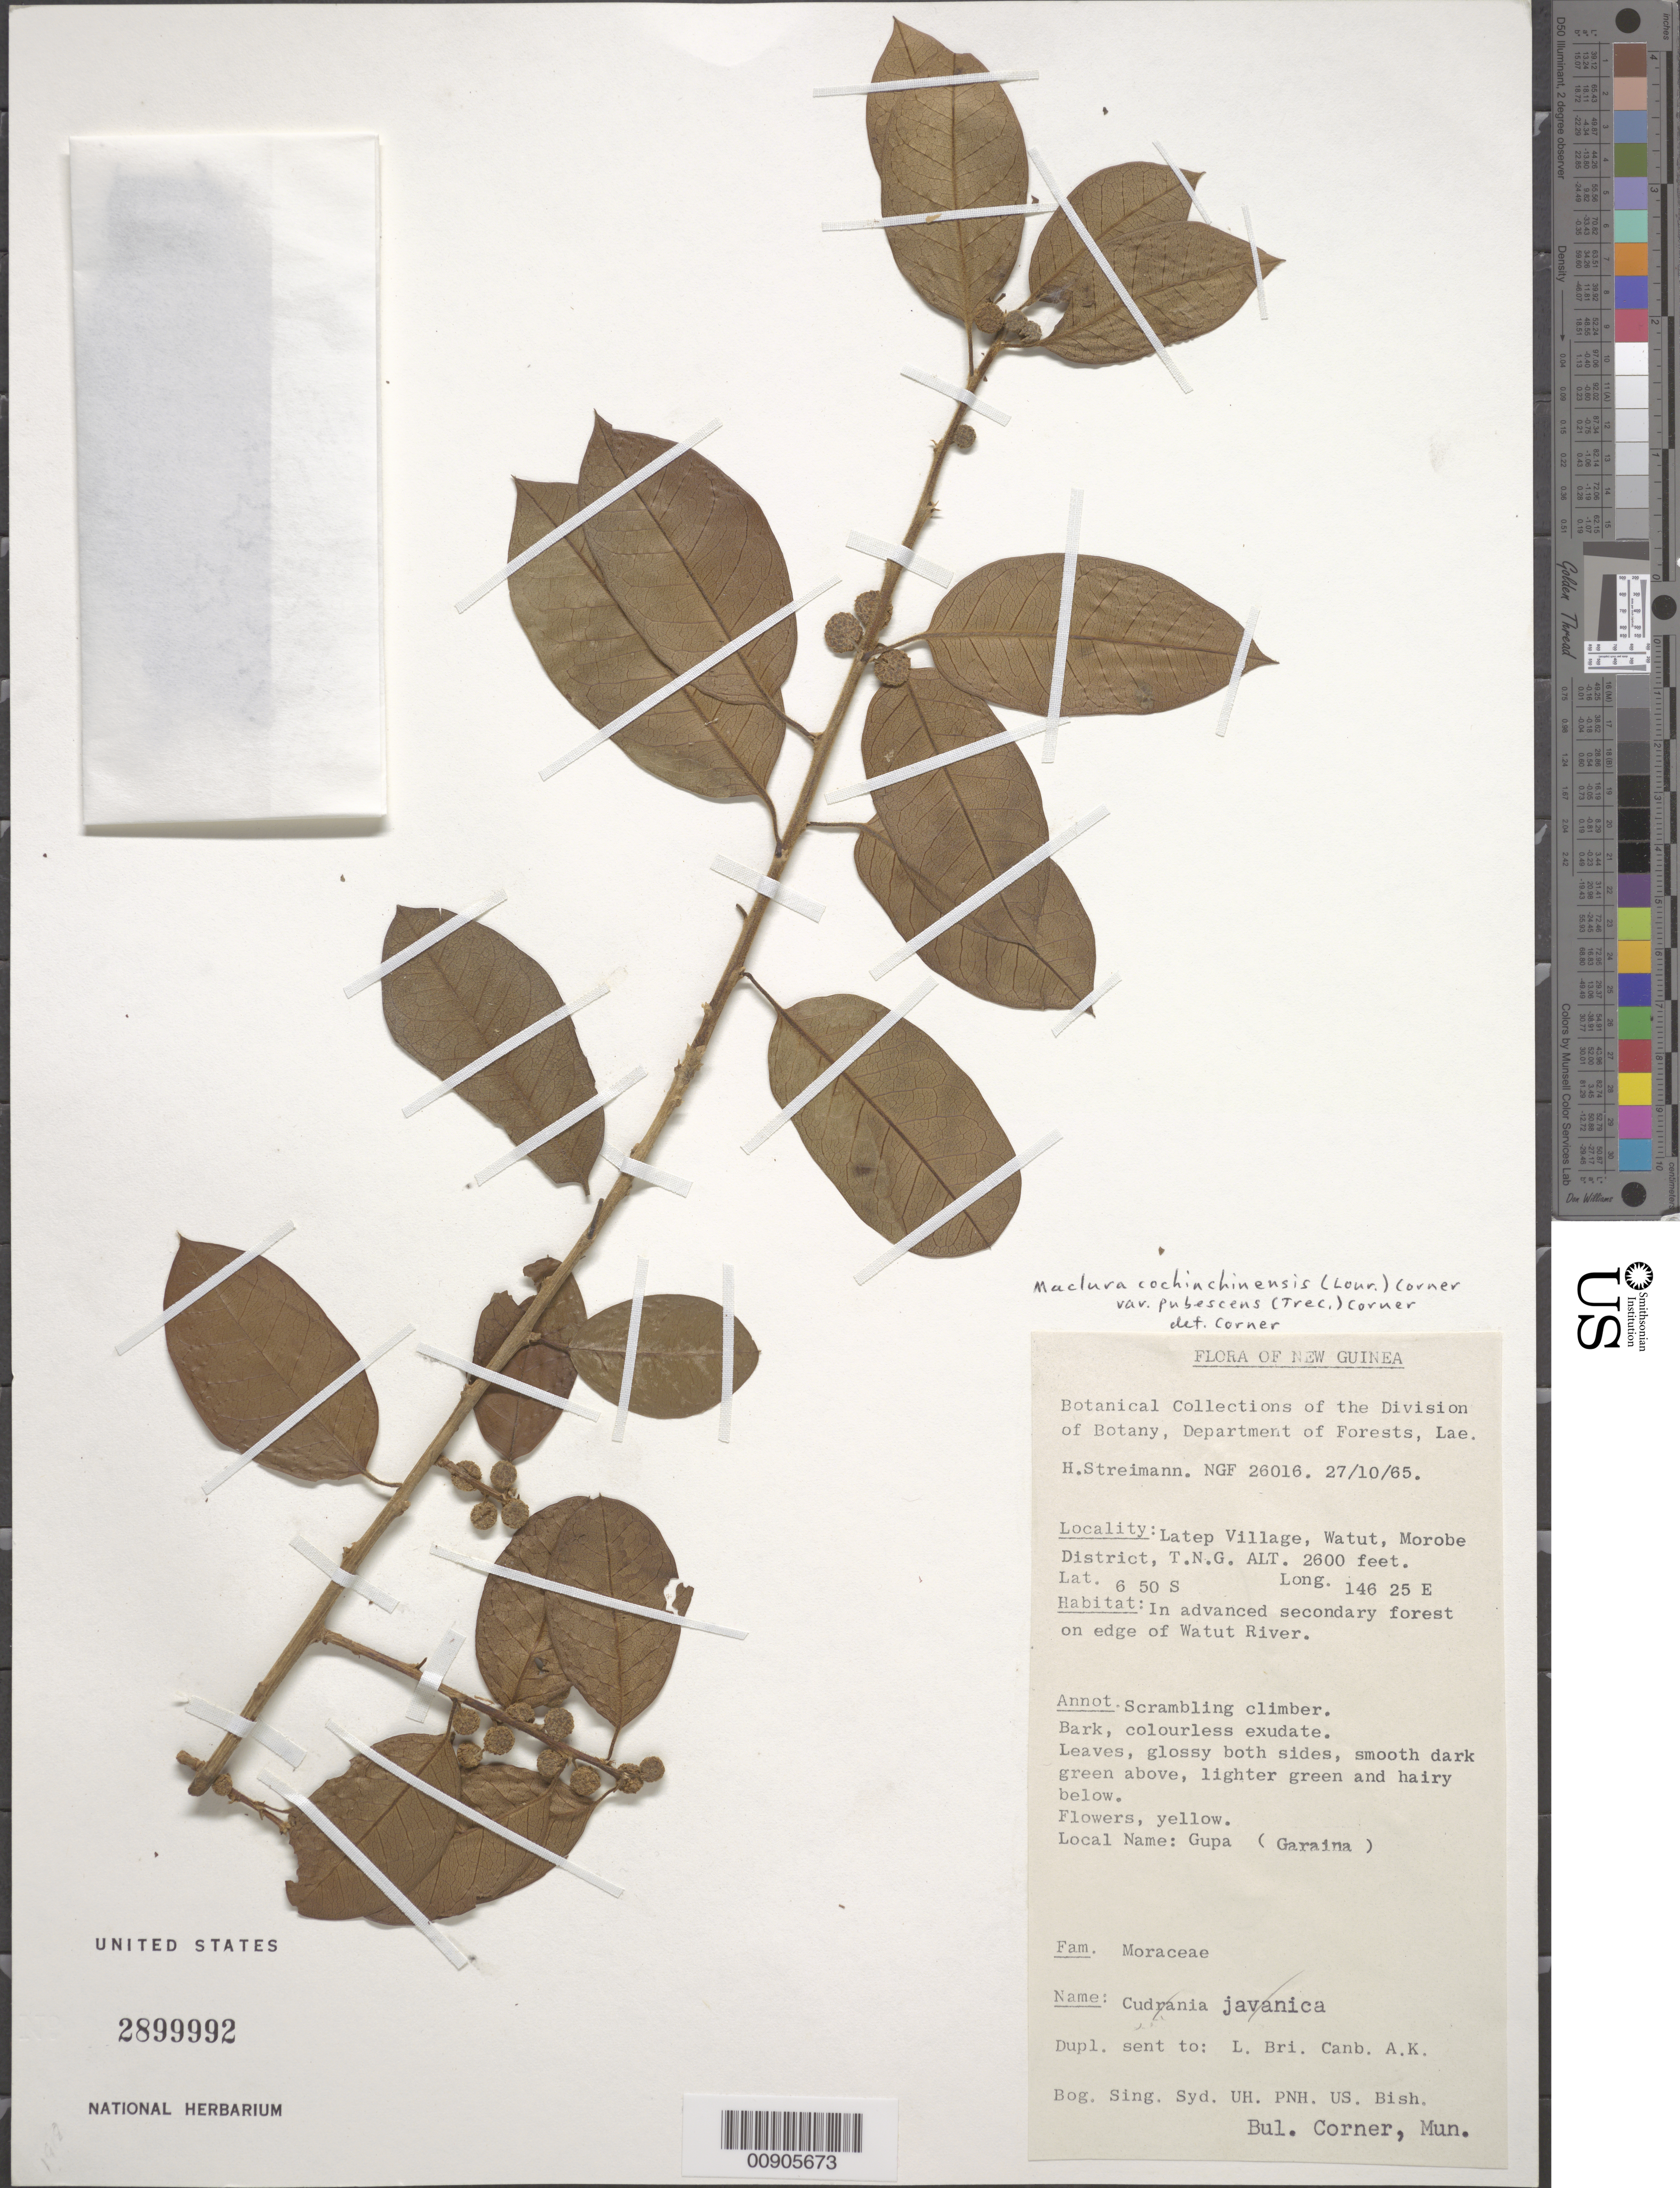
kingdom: Plantae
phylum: Tracheophyta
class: Magnoliopsida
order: Rosales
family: Moraceae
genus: Maclura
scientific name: Maclura cochinchinensis var. pubescens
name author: (Trécul) Corner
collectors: H. Streimann & A. Kairo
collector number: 26016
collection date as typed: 27 Oct 1965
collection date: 1965-10-27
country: Papua New Guinea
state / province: Morobe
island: New Guinea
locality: Watut River, near Manki Village, Morobe District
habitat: In advanced secondary forest on edge of Watut River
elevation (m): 762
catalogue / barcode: US 2899992